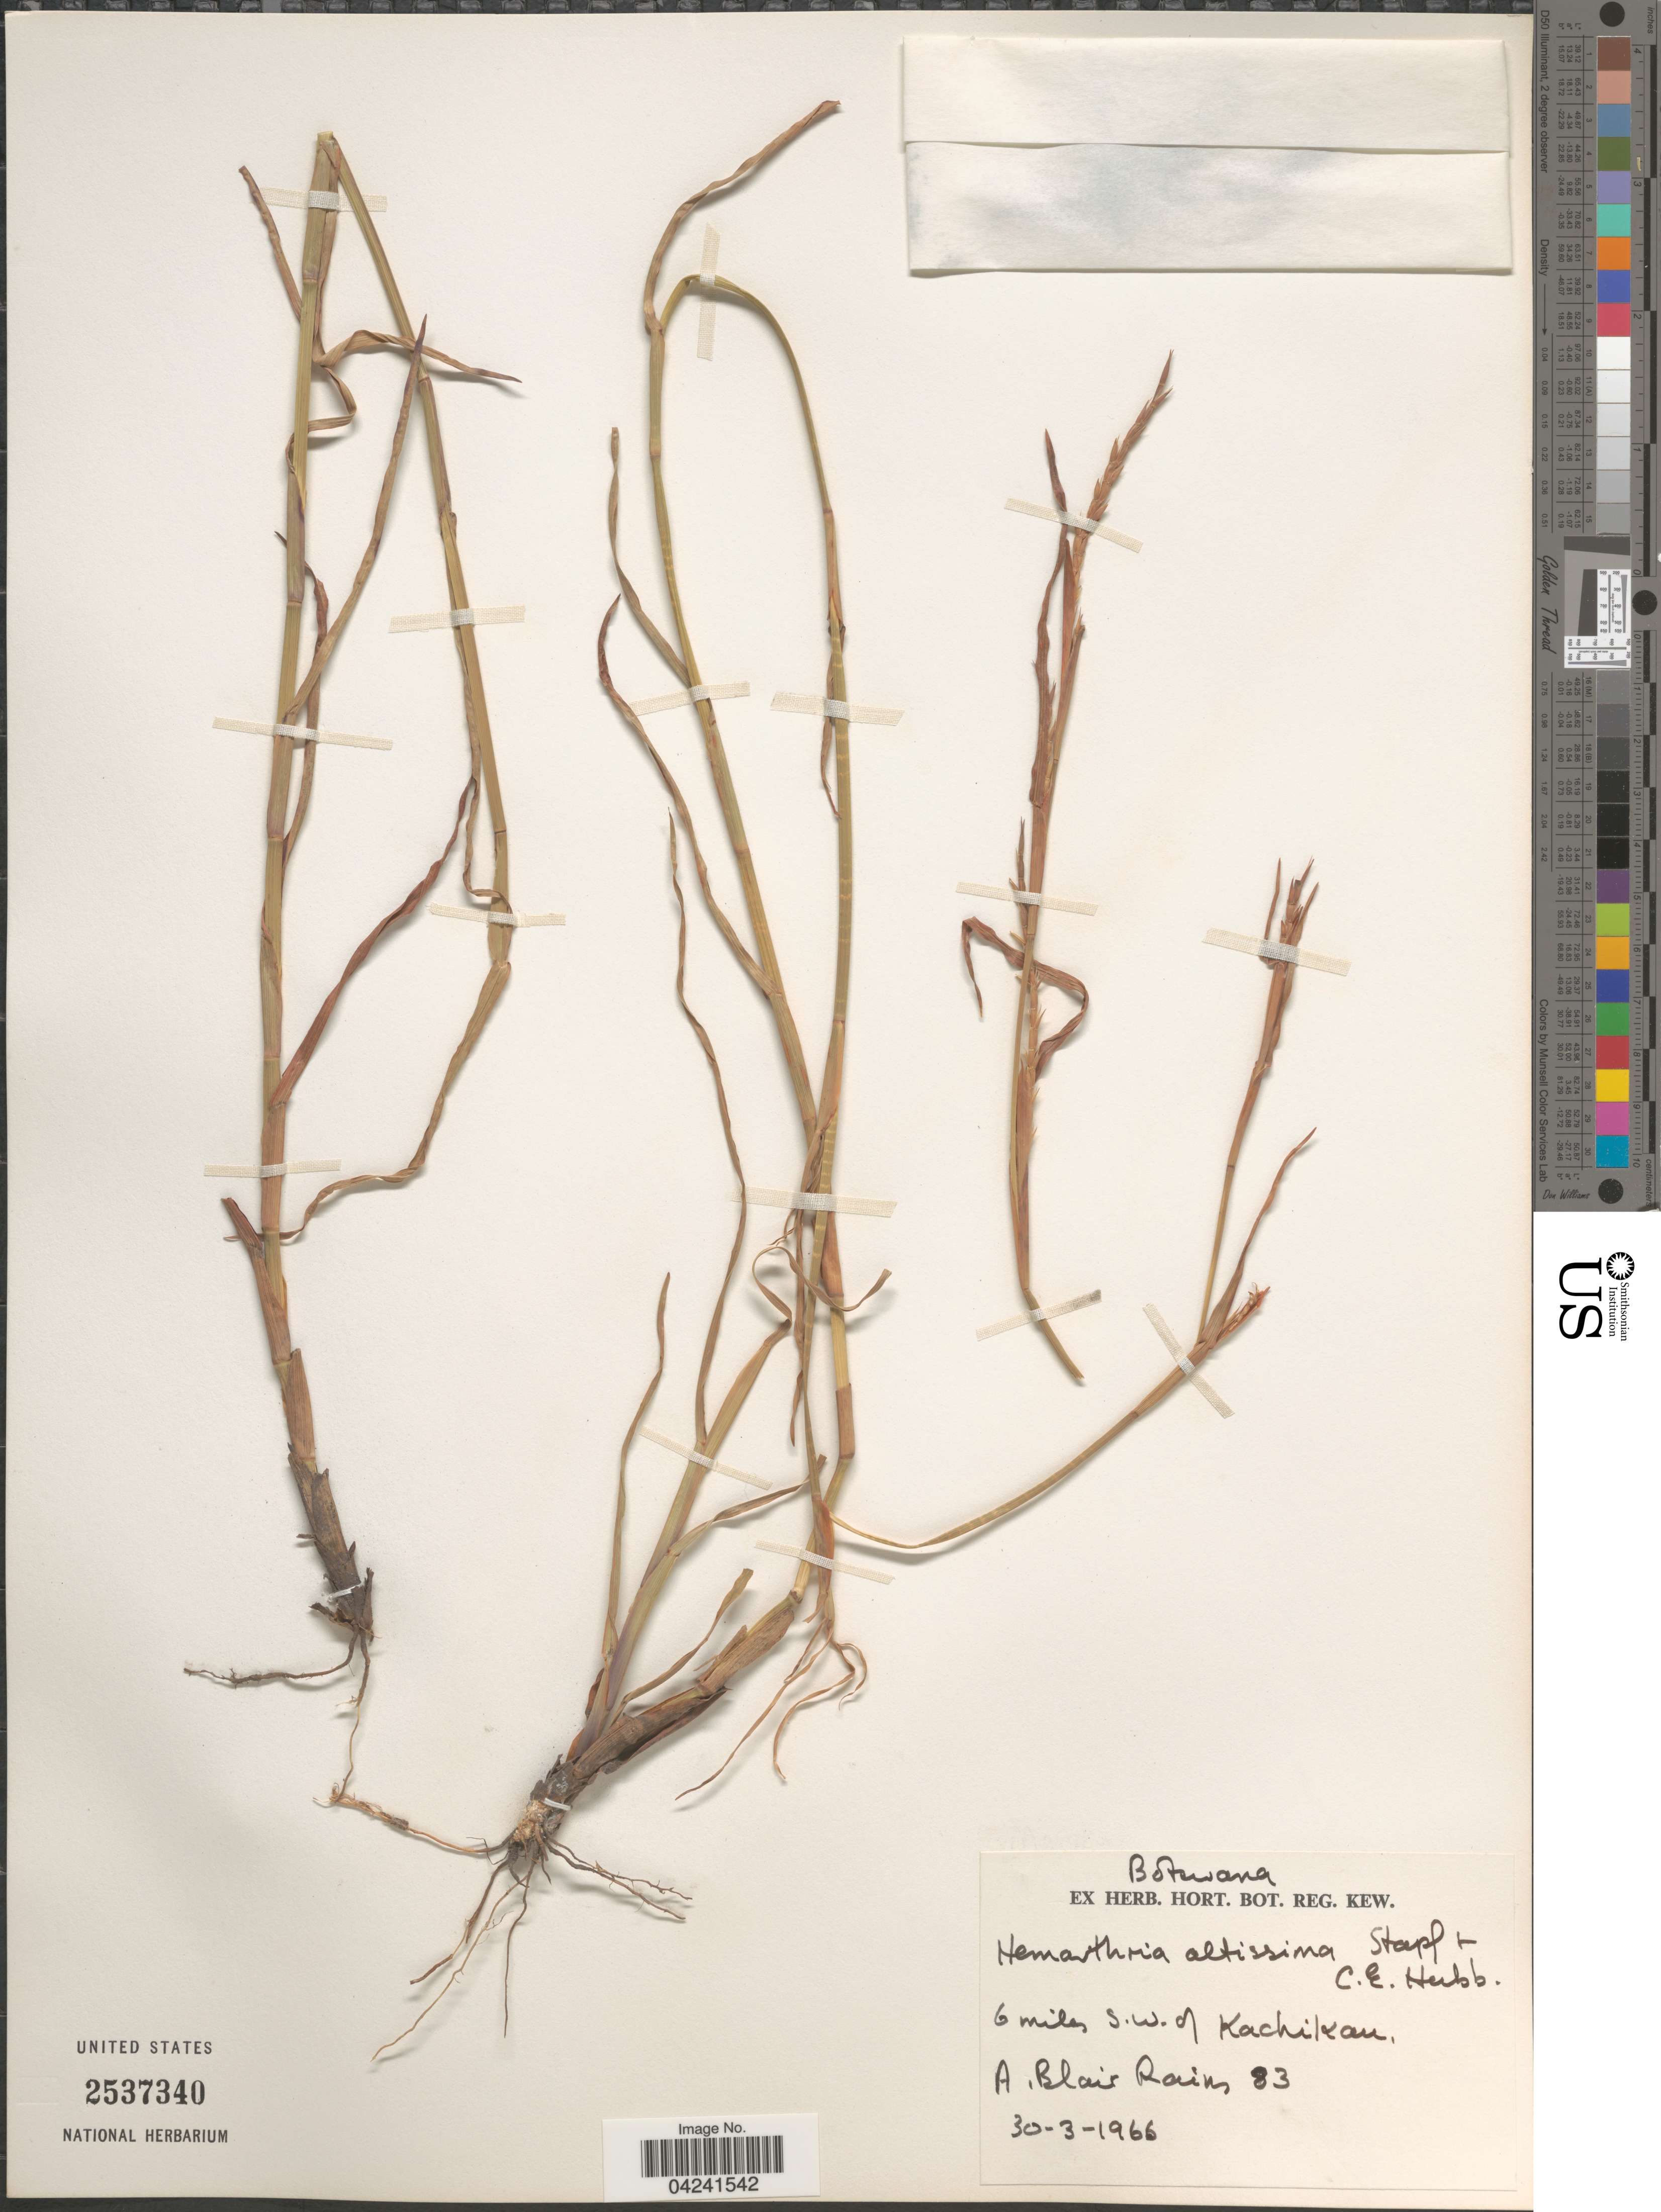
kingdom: Plantae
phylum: Tracheophyta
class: Liliopsida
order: Poales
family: Poaceae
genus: Hemarthria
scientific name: Hemarthria altissima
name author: (Poir.) Stapf & C. E. Hubb.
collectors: A. Rains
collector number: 83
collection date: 1966-03-30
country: Botswana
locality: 6 miles s.w. of Kachikan.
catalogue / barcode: US 2537340